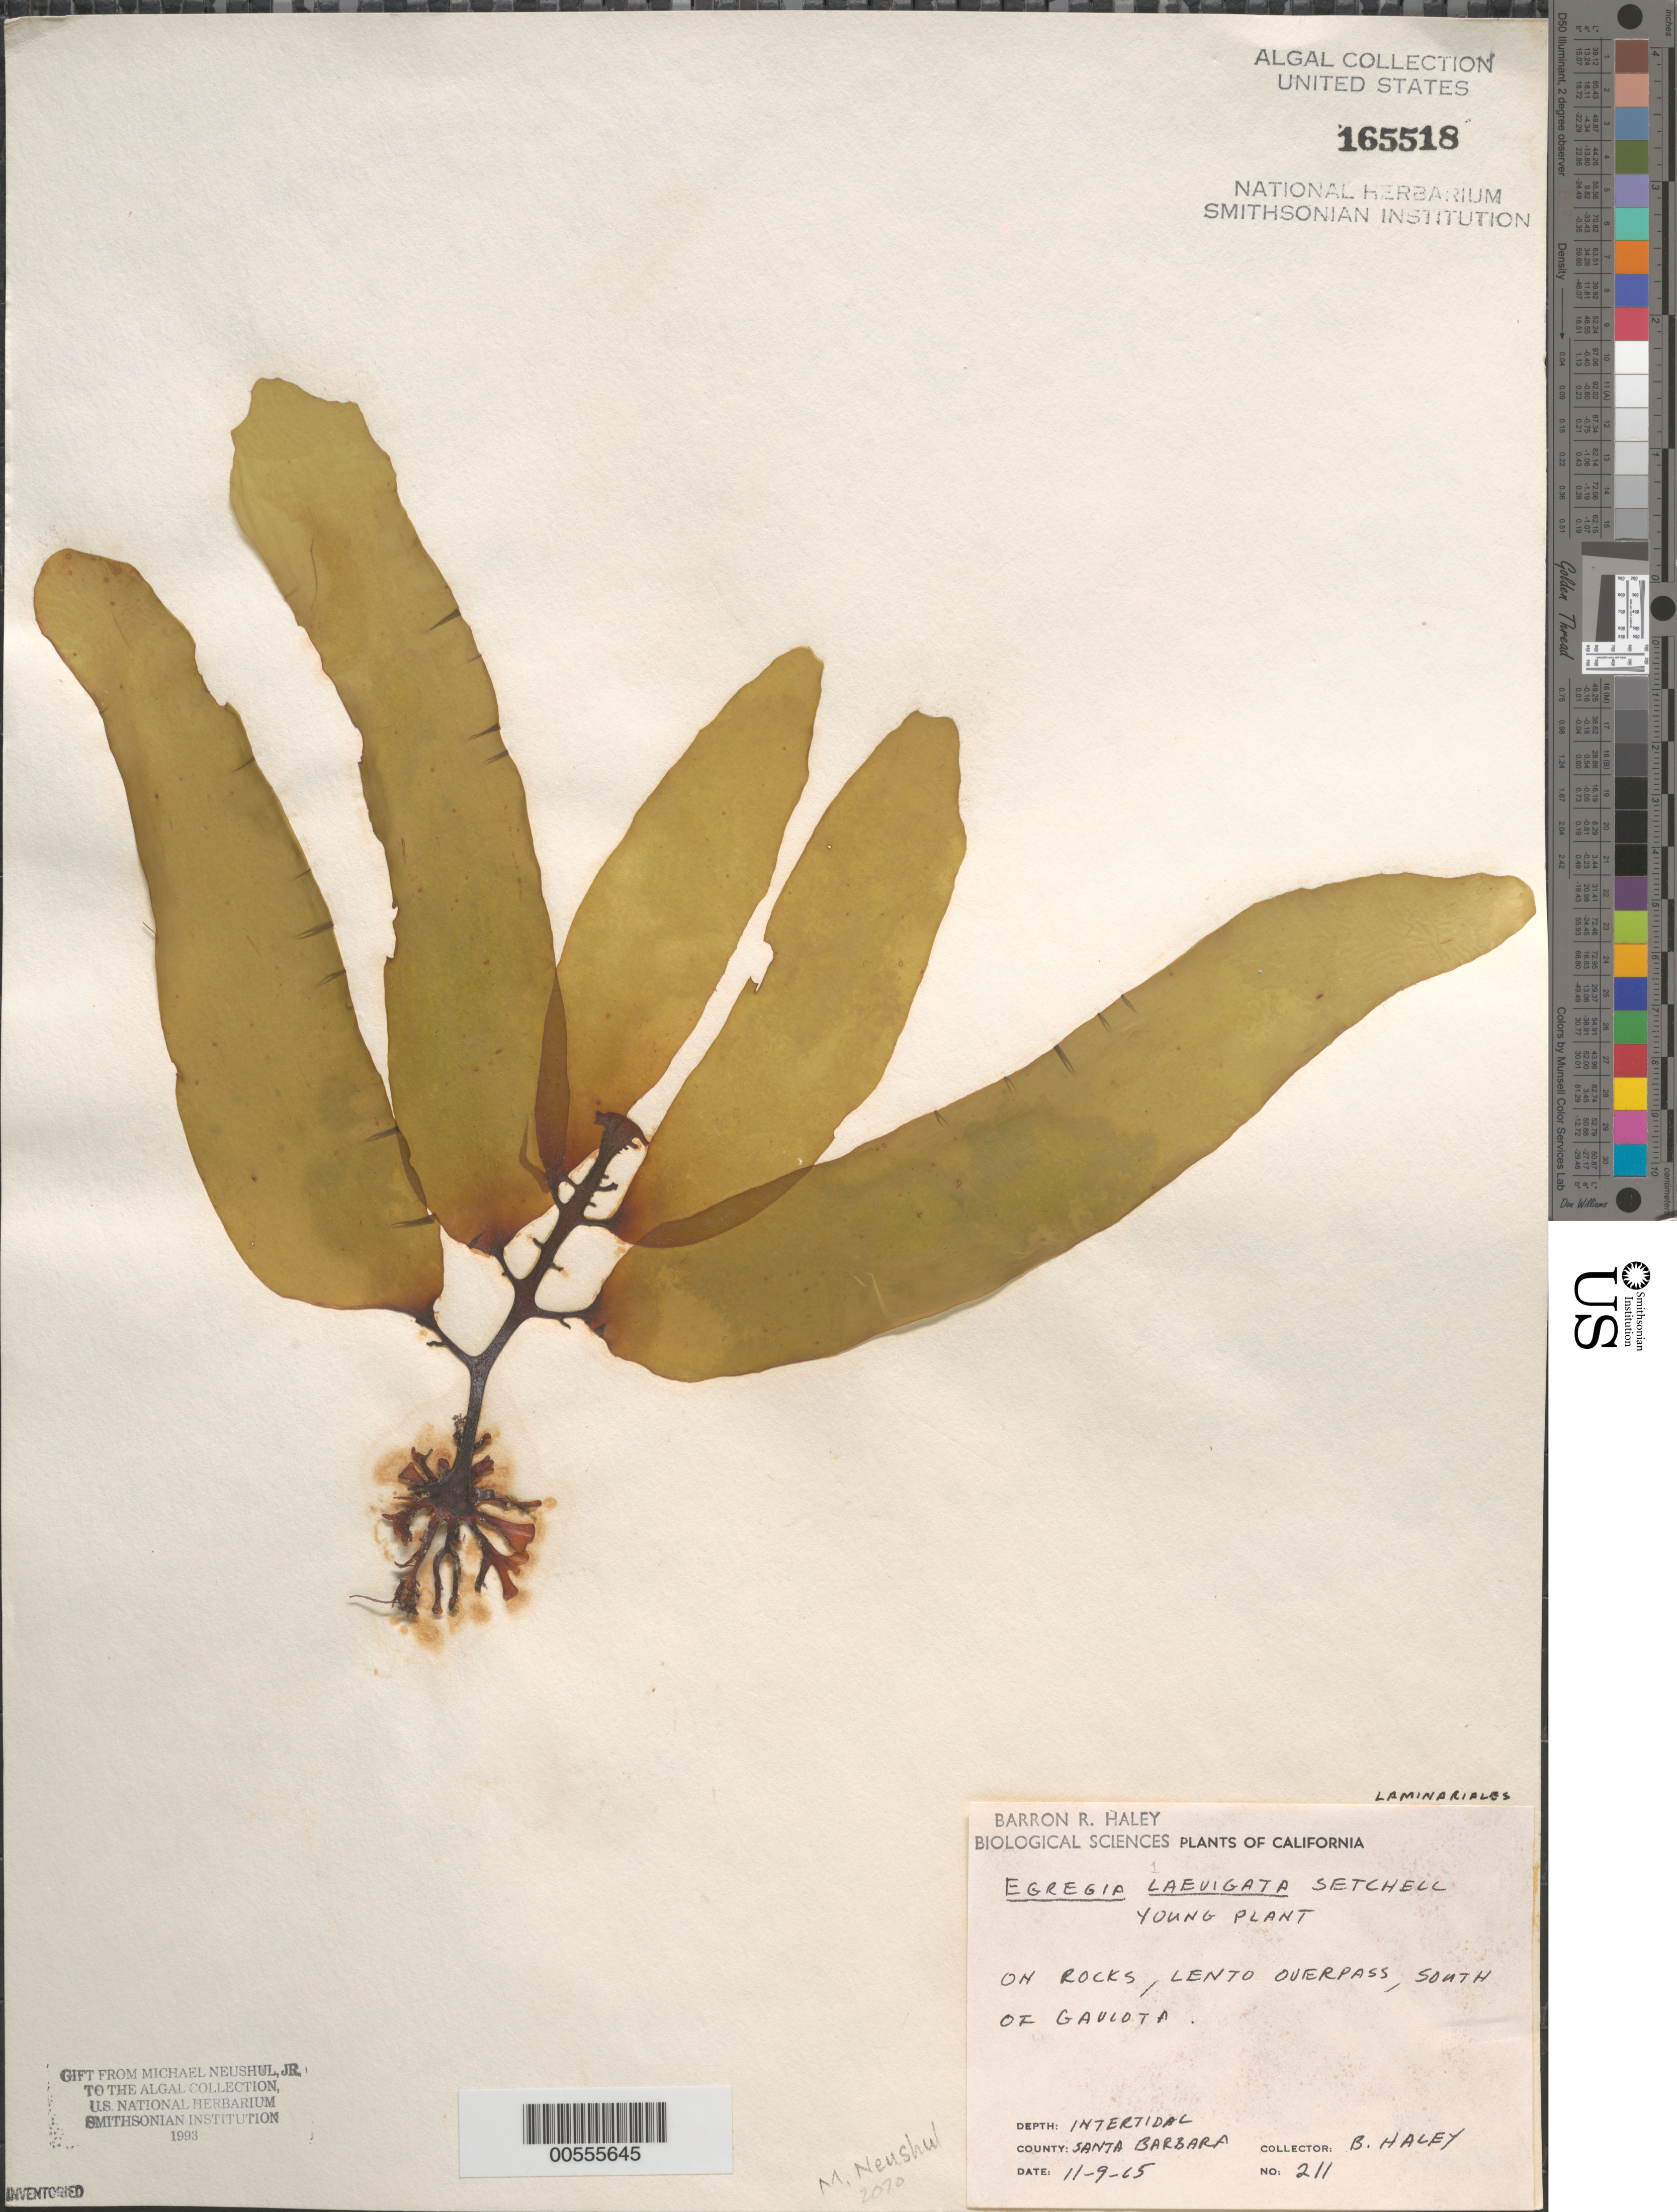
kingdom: Chromista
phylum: Ochrophyta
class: Phaeophyceae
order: Laminariales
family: Lessoniaceae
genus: Egregia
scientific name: Egregia menziesii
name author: (Turner) Aresch.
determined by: Algae name updating Project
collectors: B. Haley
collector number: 211 & Neushul 2070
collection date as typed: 09 Nov 1965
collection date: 1965-11-09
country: United States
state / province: California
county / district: Santa Barbara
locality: Lento Overpass, south of Gaviota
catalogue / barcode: US 165518